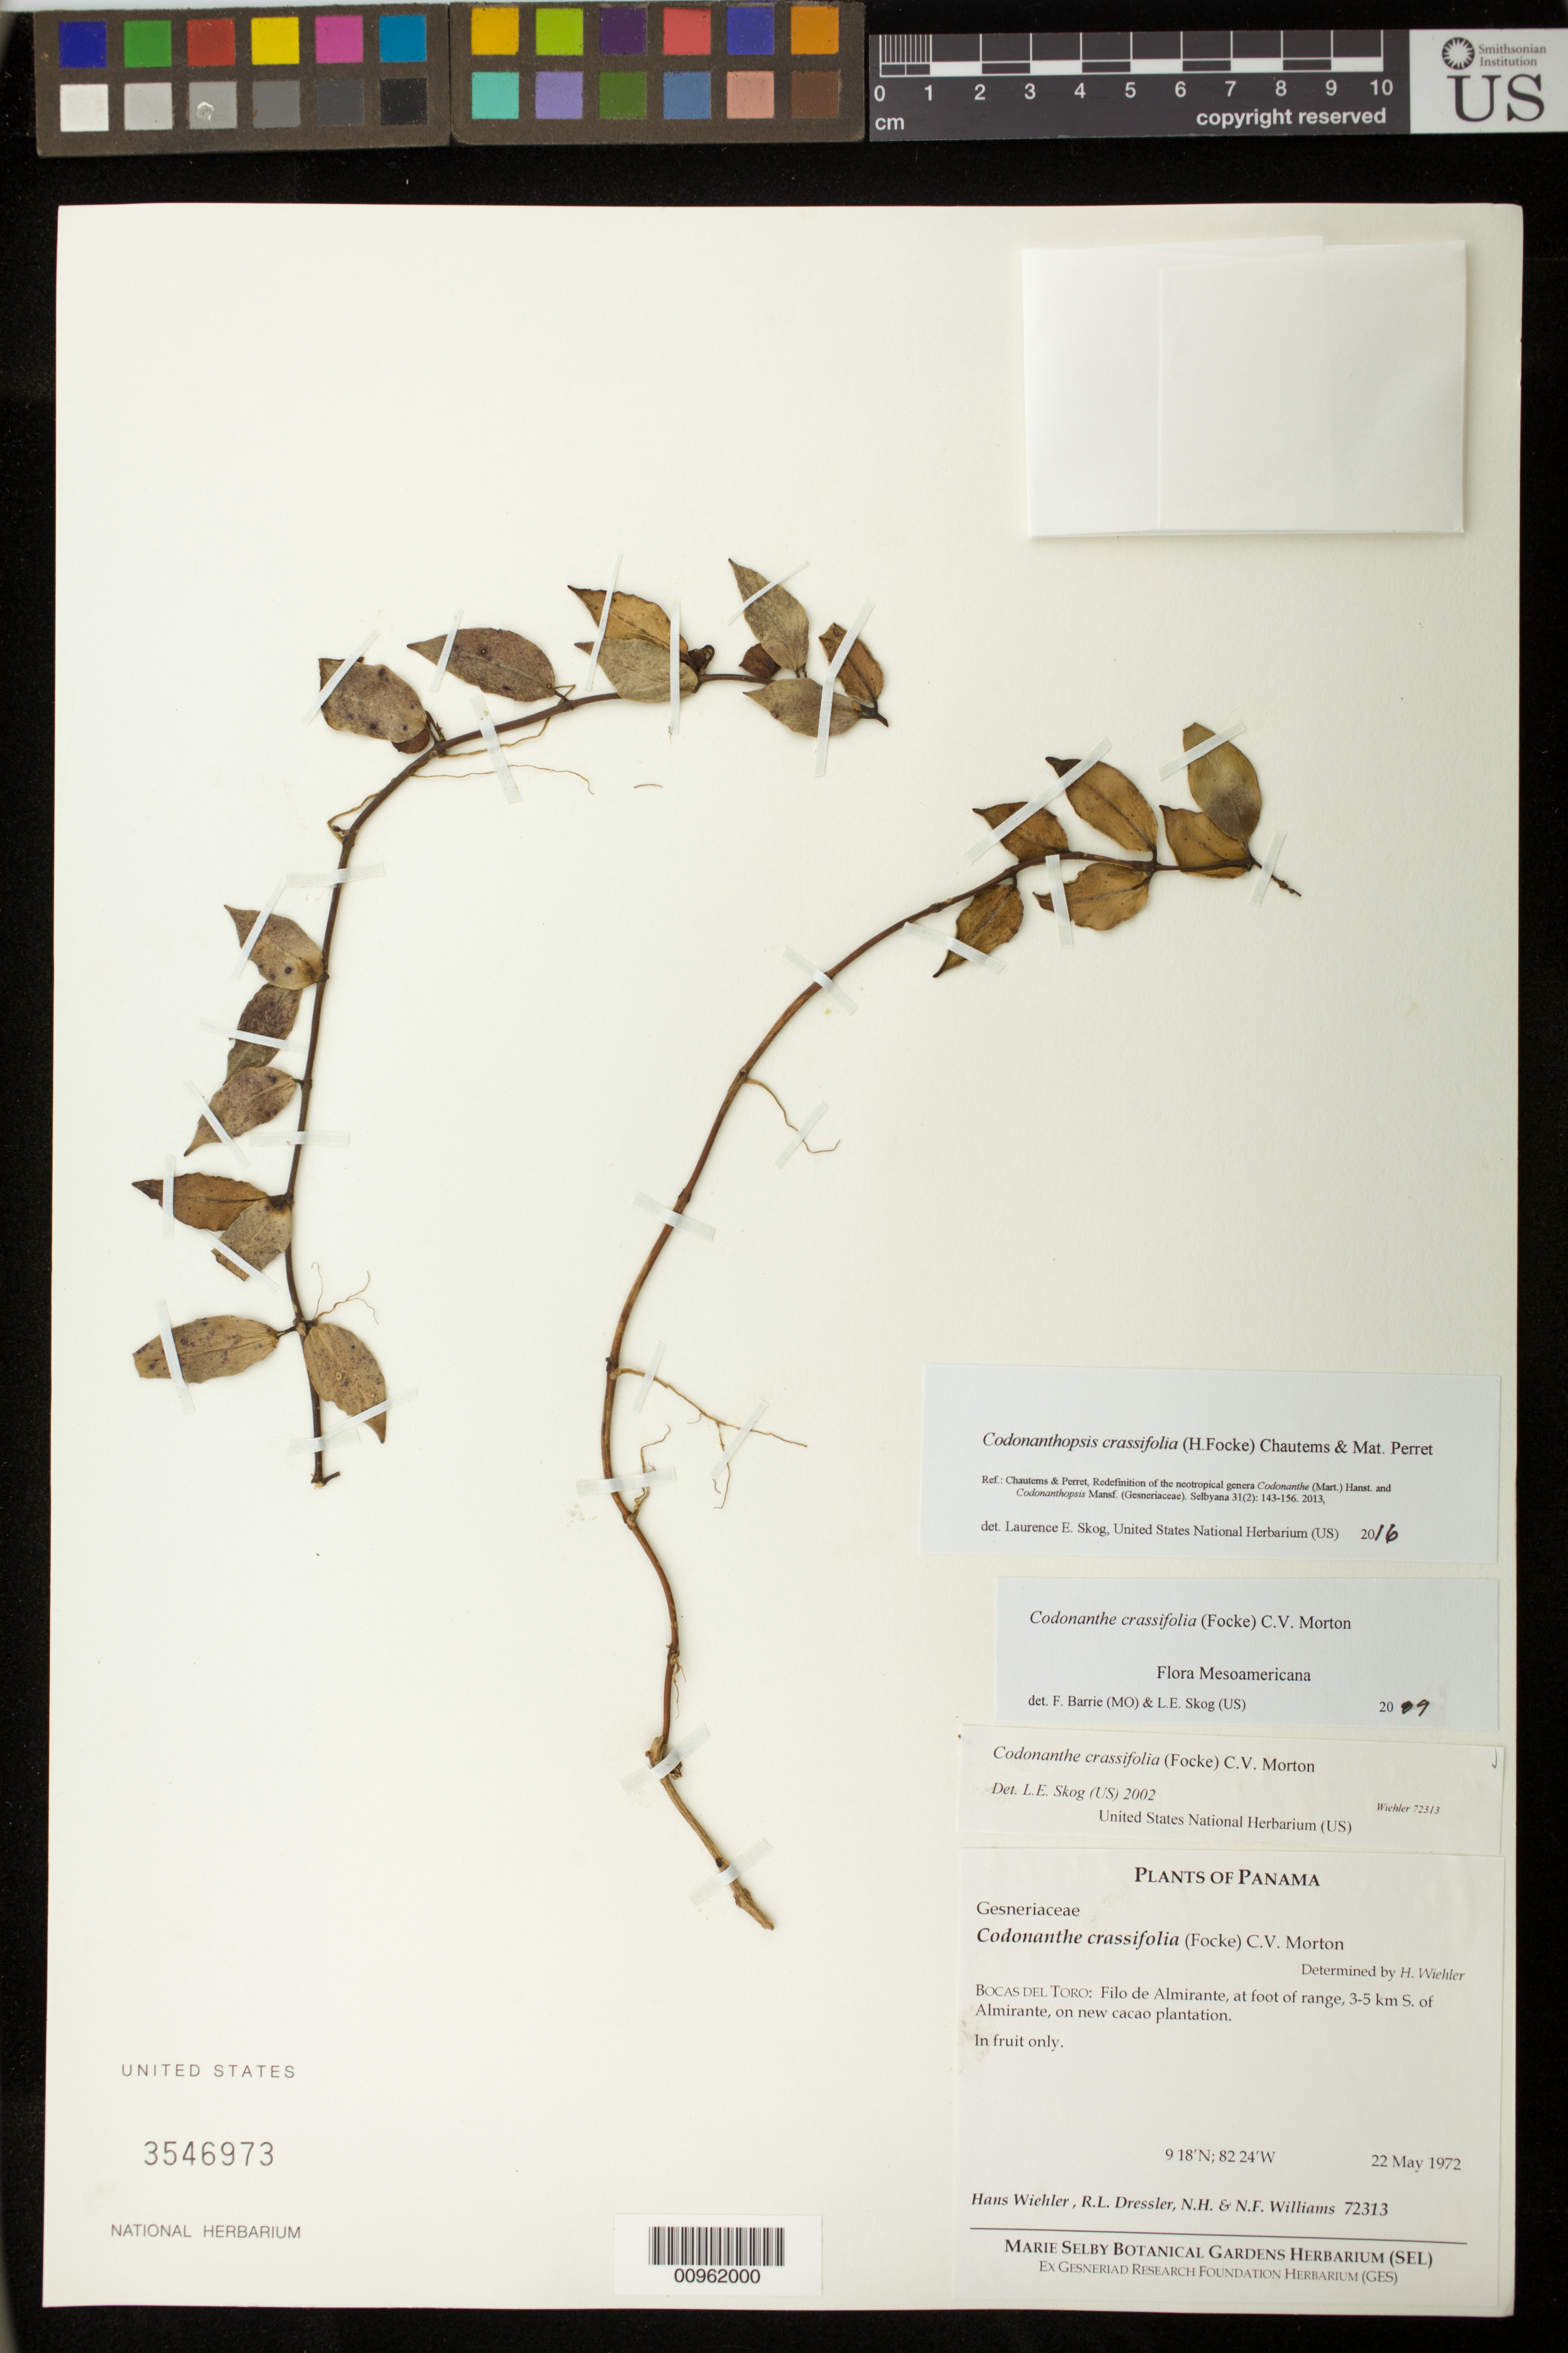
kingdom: Plantae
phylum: Tracheophyta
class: Magnoliopsida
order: Lamiales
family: Gesneriaceae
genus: Codonanthopsis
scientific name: Codonanthopsis crassifolia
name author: (H. Focke) Chautems & Mat.Perret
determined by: Skog, Laurence E.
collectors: H. J. Wiehler, R. Dressler, N. H. Williams & N. Williams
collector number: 72313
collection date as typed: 22 May 1972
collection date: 1972-05-22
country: Panama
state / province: Bocas del Toro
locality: Filo de Almirante, at foot of range, 3-5 km S of Almirante, on new cacao plantation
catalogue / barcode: US 3546973